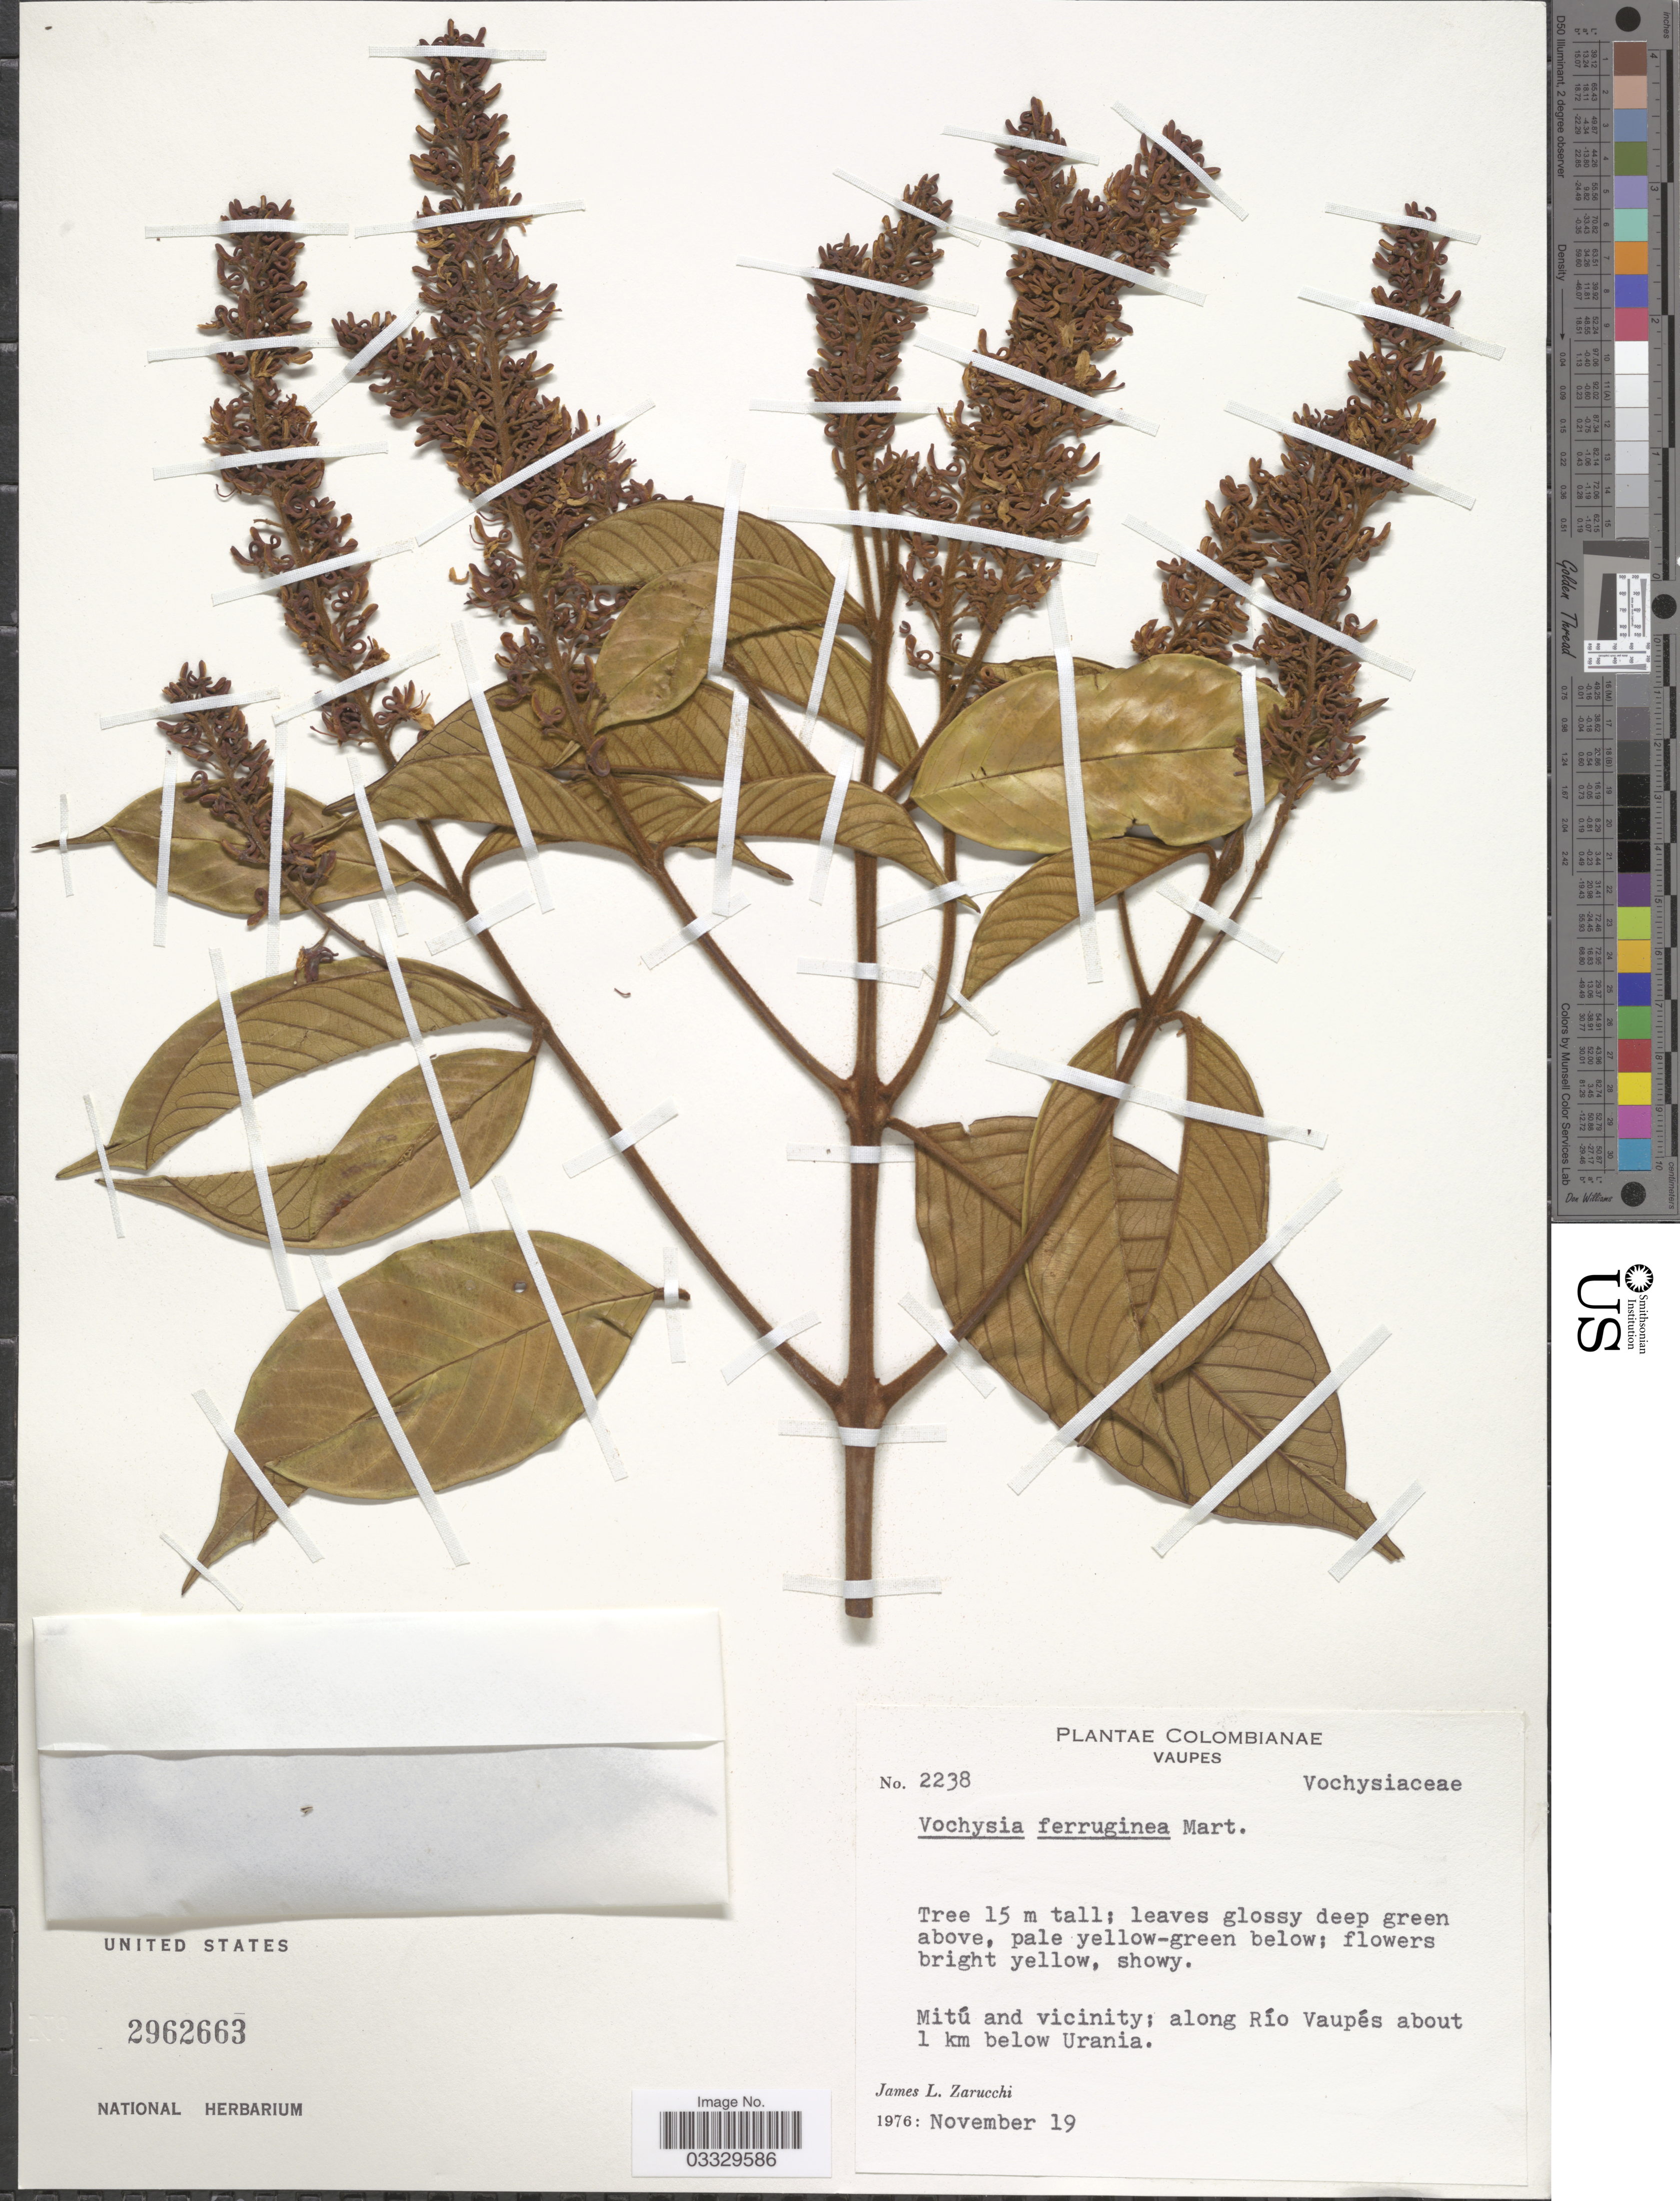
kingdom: Plantae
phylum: Tracheophyta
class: Magnoliopsida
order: Myrtales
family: Vochysiaceae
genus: Vochysia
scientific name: Vochysia ferruginea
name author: Mart.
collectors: J. L. Zarucchi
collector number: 2238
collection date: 1976-11-19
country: Colombia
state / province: Vaupés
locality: Mitú and vicinity; along Río Vaupés about 1 km below Urania.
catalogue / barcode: US 2962663